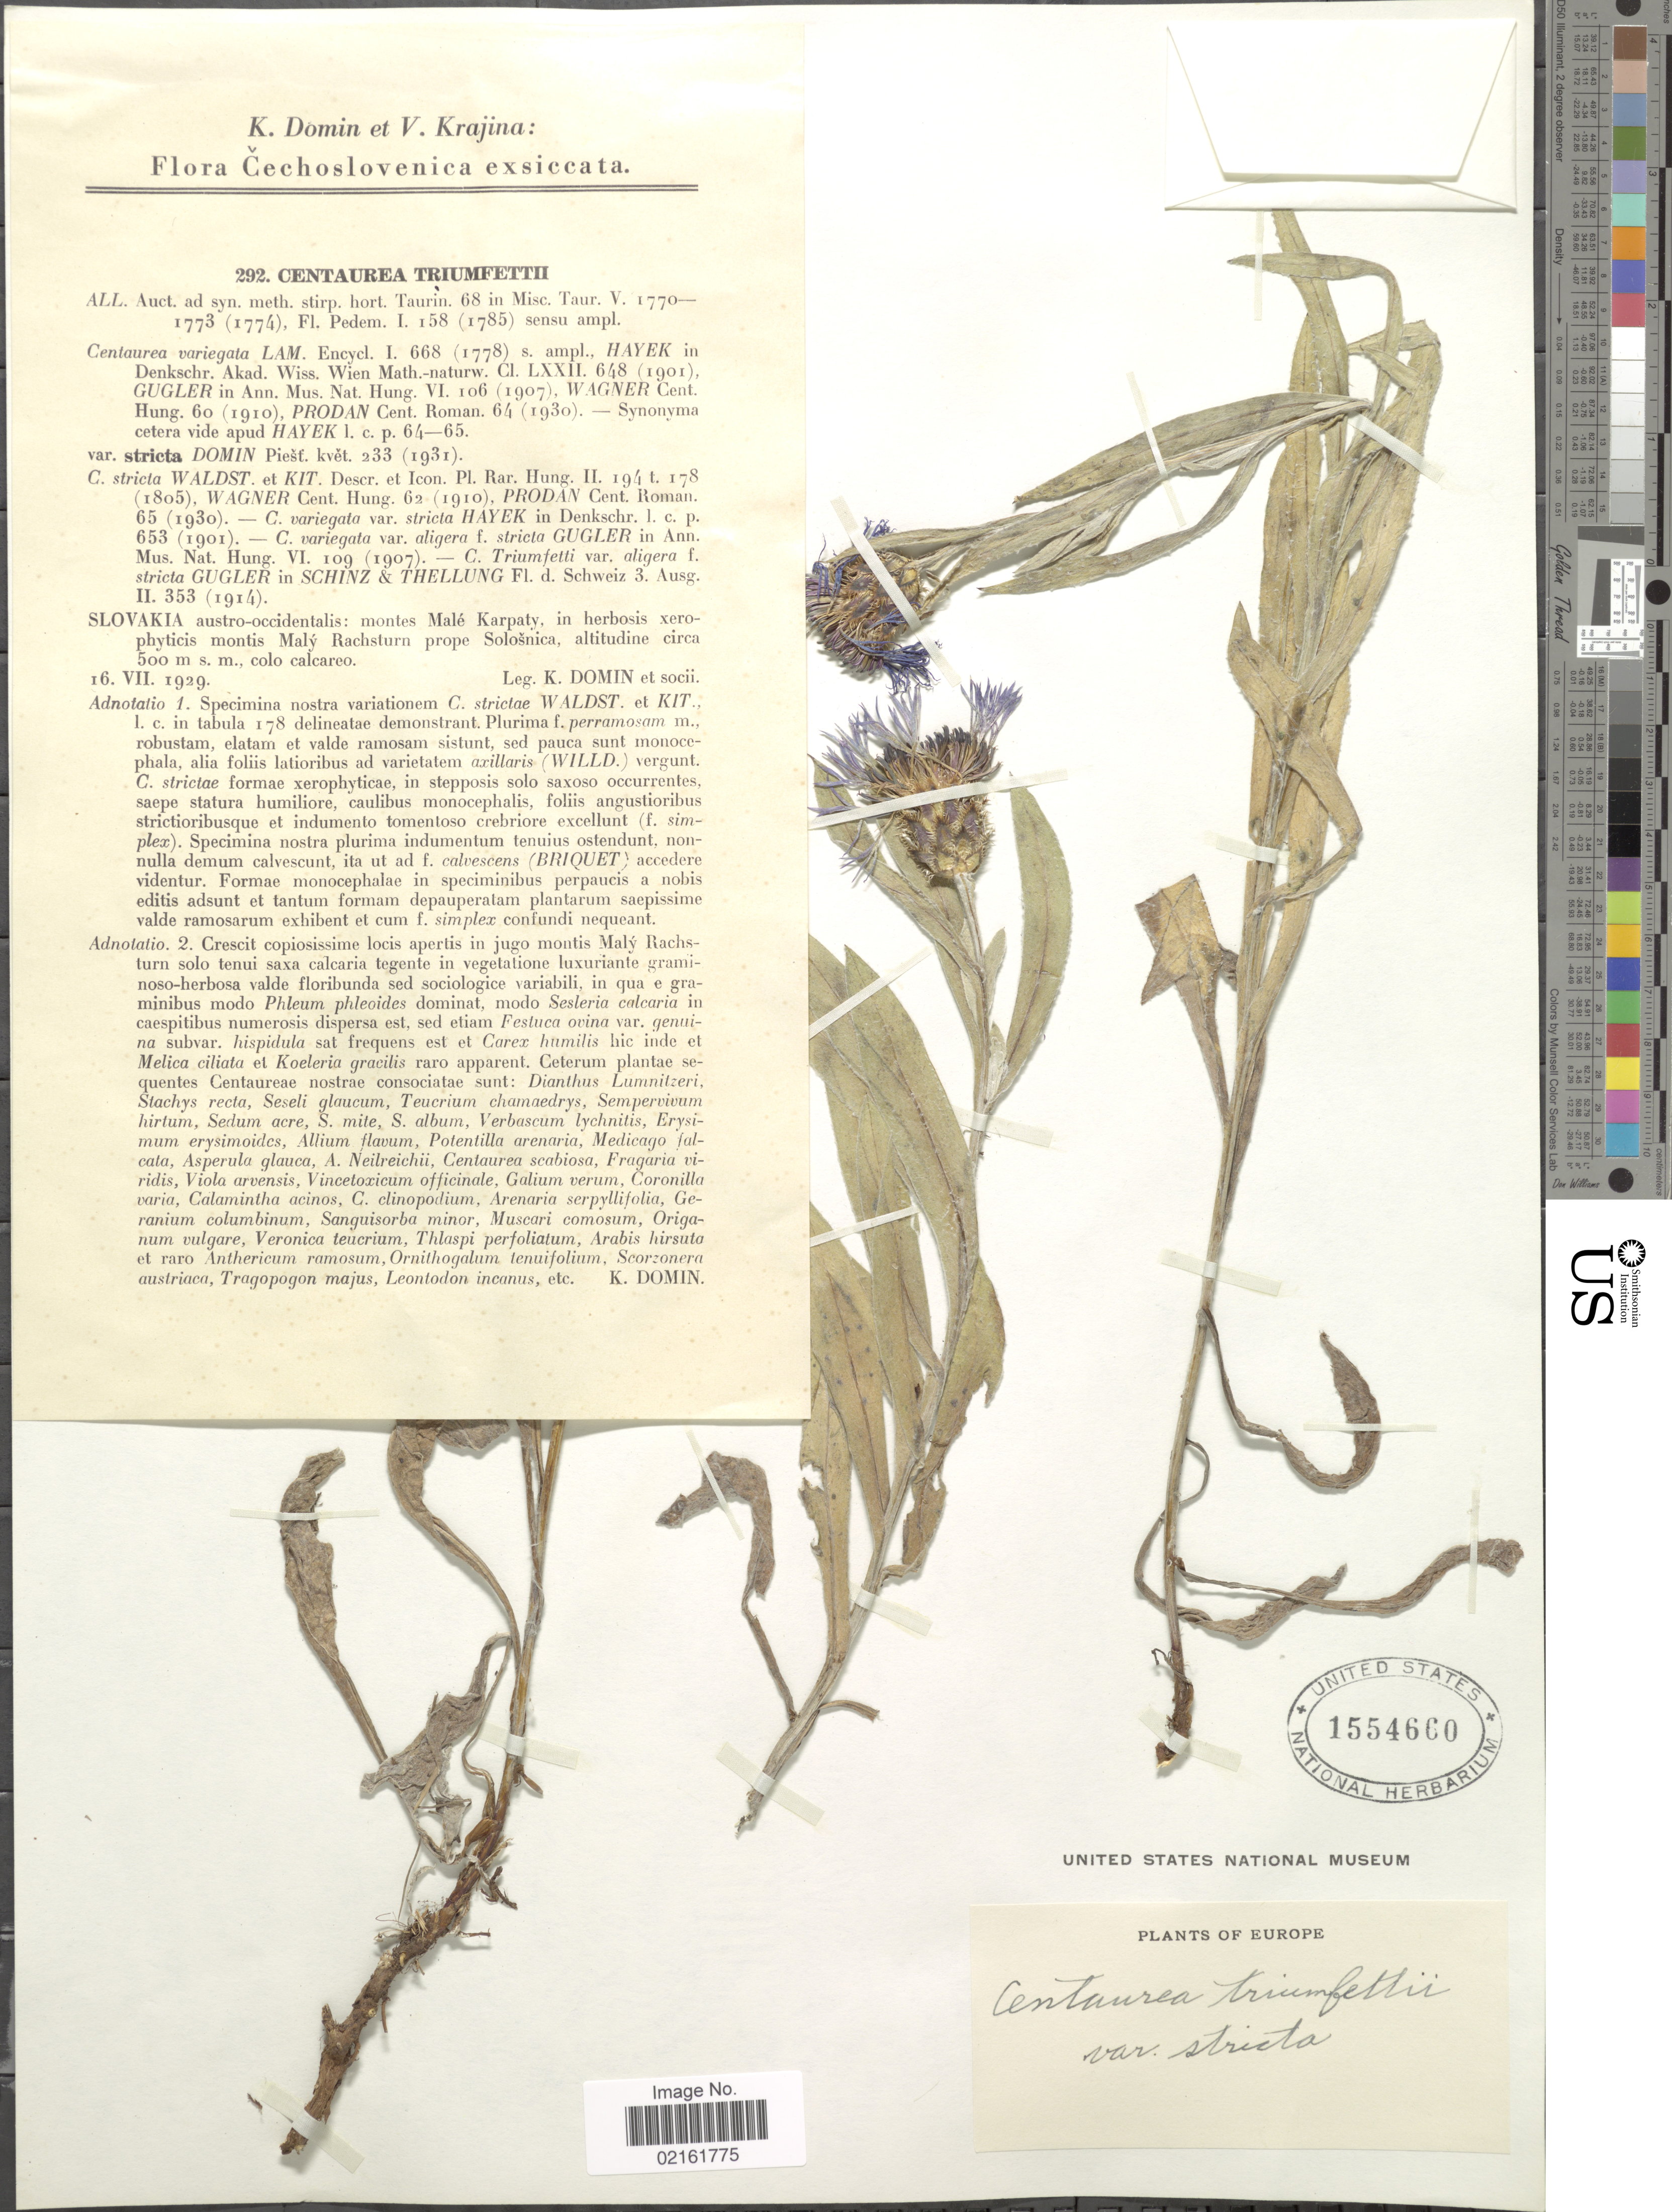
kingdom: Plantae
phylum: Tracheophyta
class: Magnoliopsida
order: Asterales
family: Asteraceae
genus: Centaurea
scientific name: Centaurea triumfetti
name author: All.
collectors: K. Domin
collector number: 292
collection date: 1770-05/1773-05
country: Slovakia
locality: Europe, Slovakia austro-occidentalis: montes Male Karpaty, in herbosis xerphyticis montis Maly Rachsturn prope Solosnica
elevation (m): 500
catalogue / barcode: US 1554660